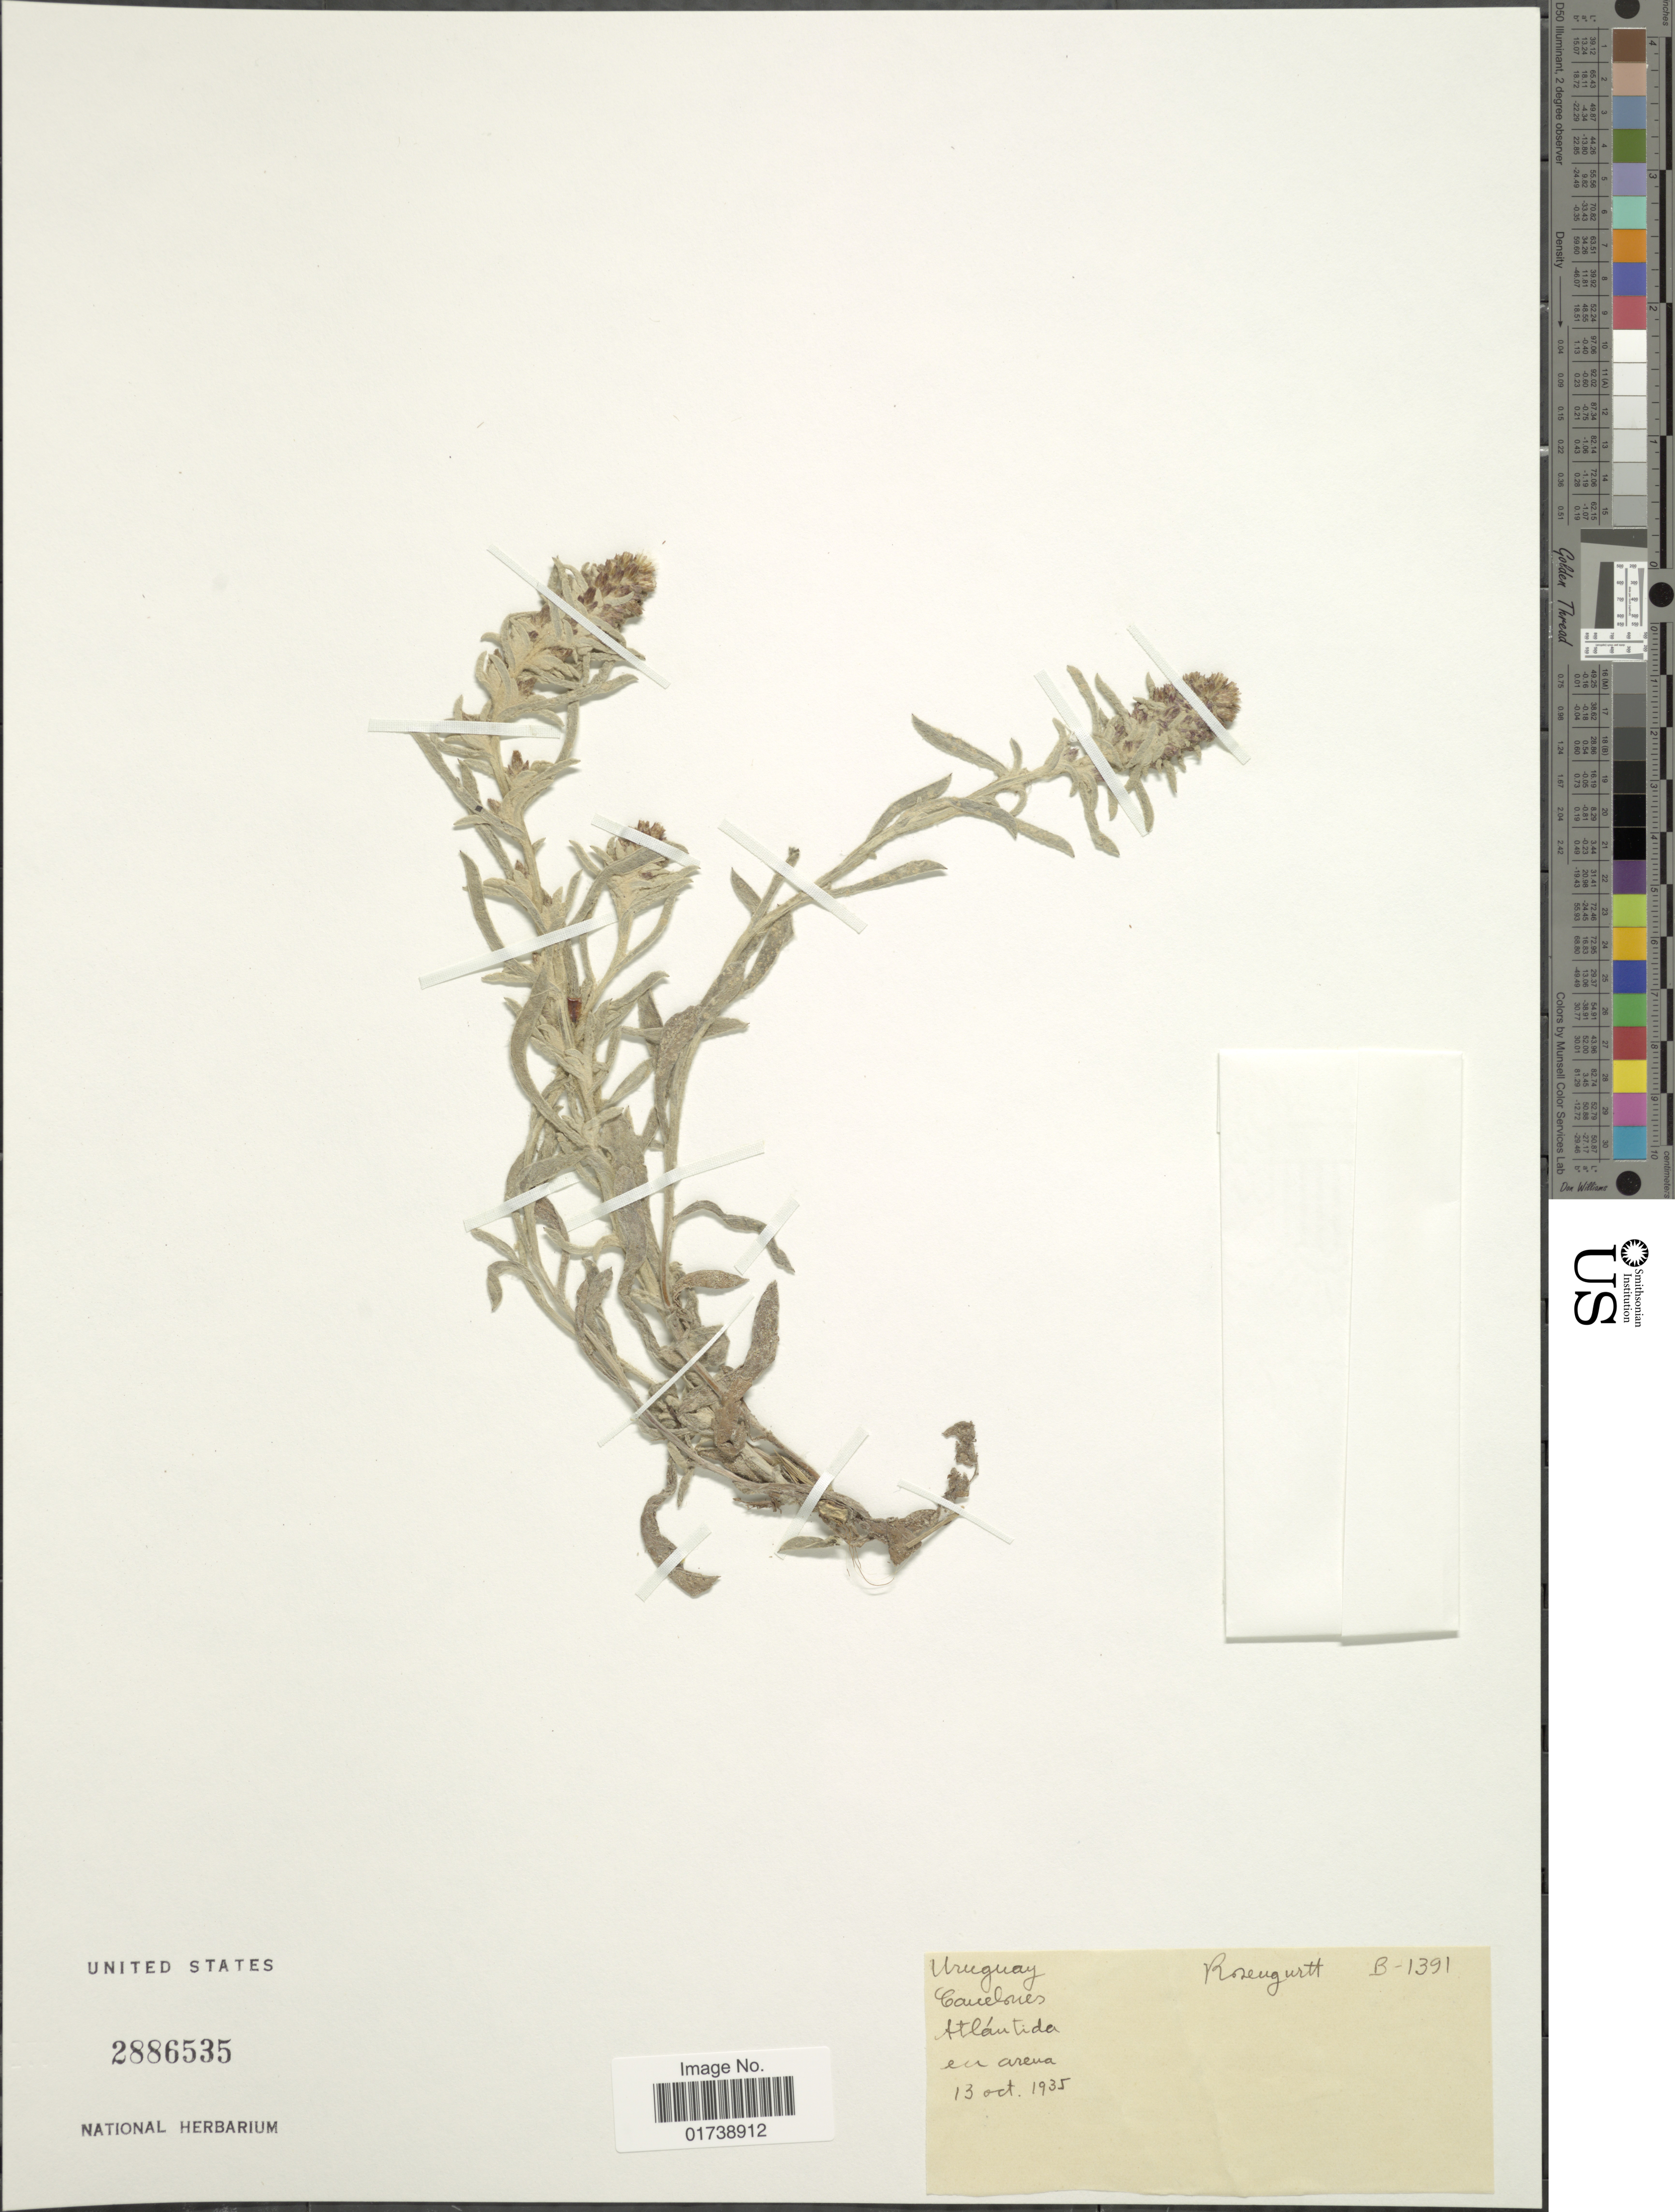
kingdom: Plantae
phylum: Tracheophyta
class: Magnoliopsida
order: Asterales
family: Asteraceae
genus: Gamochaeta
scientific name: Gamochaeta sp.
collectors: Rosengurtt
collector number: B1391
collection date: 1935-10-13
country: Uruguay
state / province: Canelones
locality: Atlantida.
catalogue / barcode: US 2886535